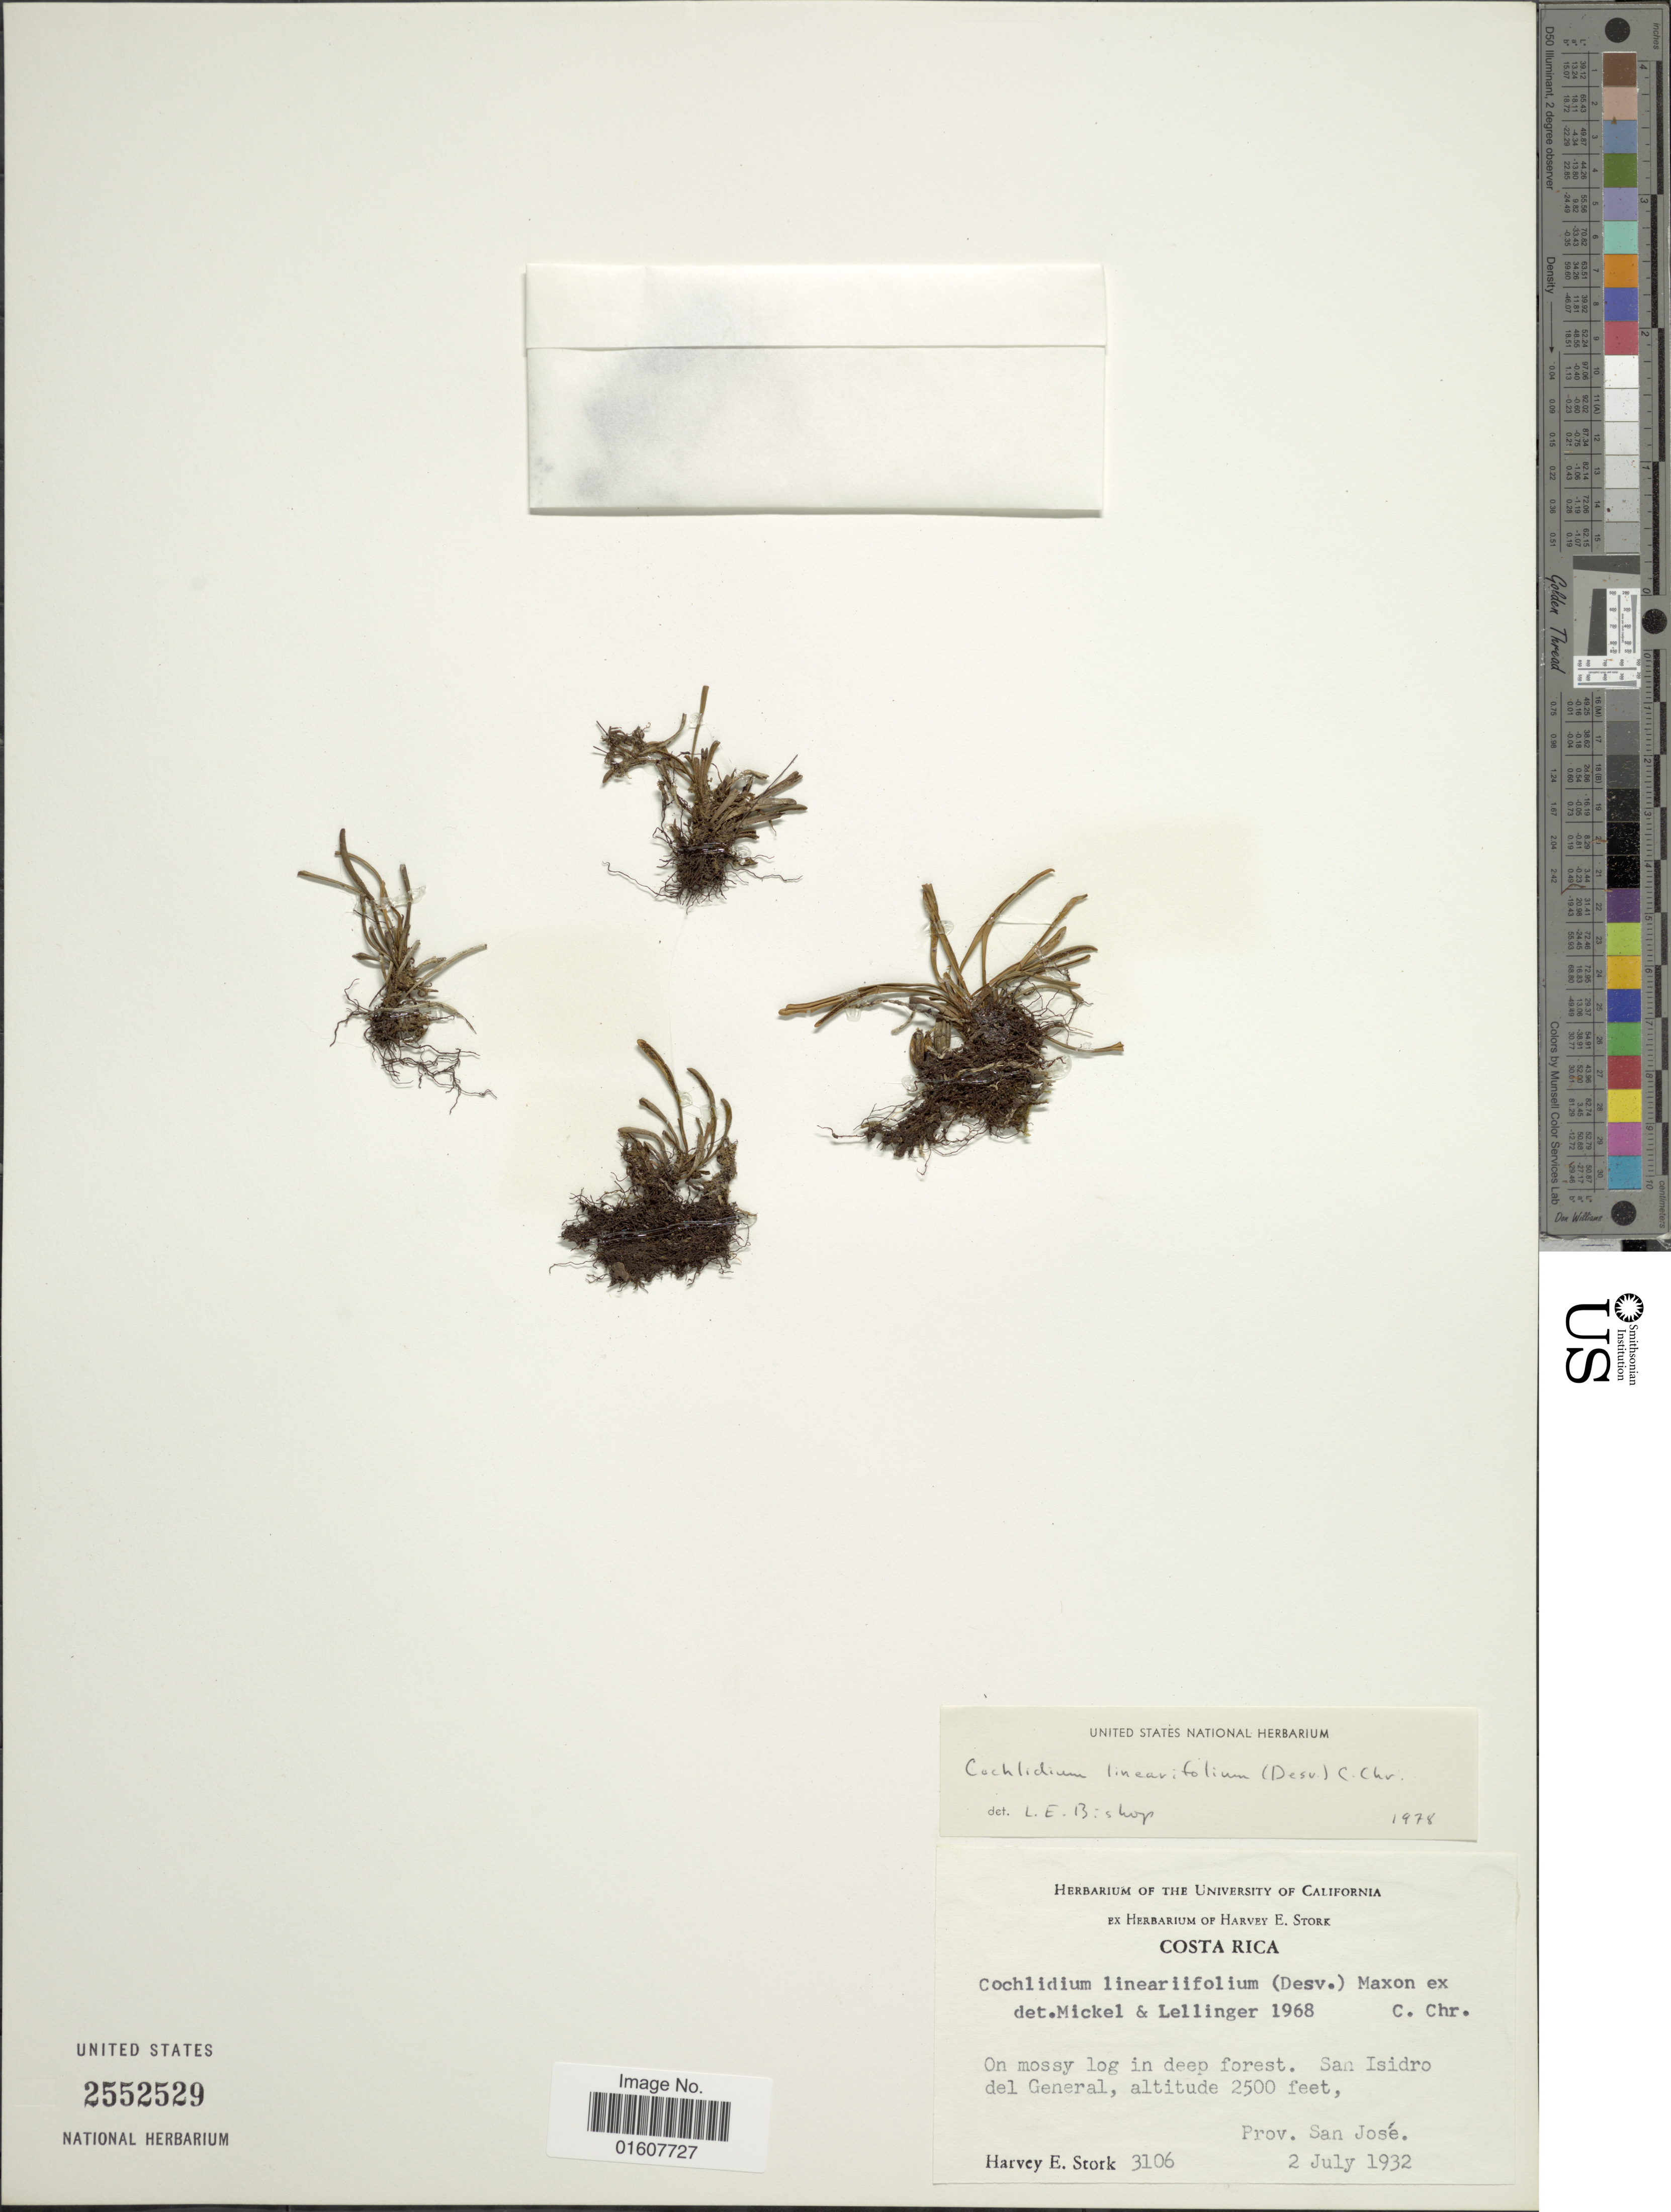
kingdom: Plantae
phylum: Tracheophyta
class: Polypodiopsida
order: Polypodiales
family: Polypodiaceae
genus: Cochlidium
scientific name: Cochlidium linearifolium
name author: (Desv.) Maxon ex C. Chr.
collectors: H. E. Stork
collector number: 3106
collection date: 1932-07-02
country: Costa Rica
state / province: San José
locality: San Isidro del General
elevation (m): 762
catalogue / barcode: US 2552529